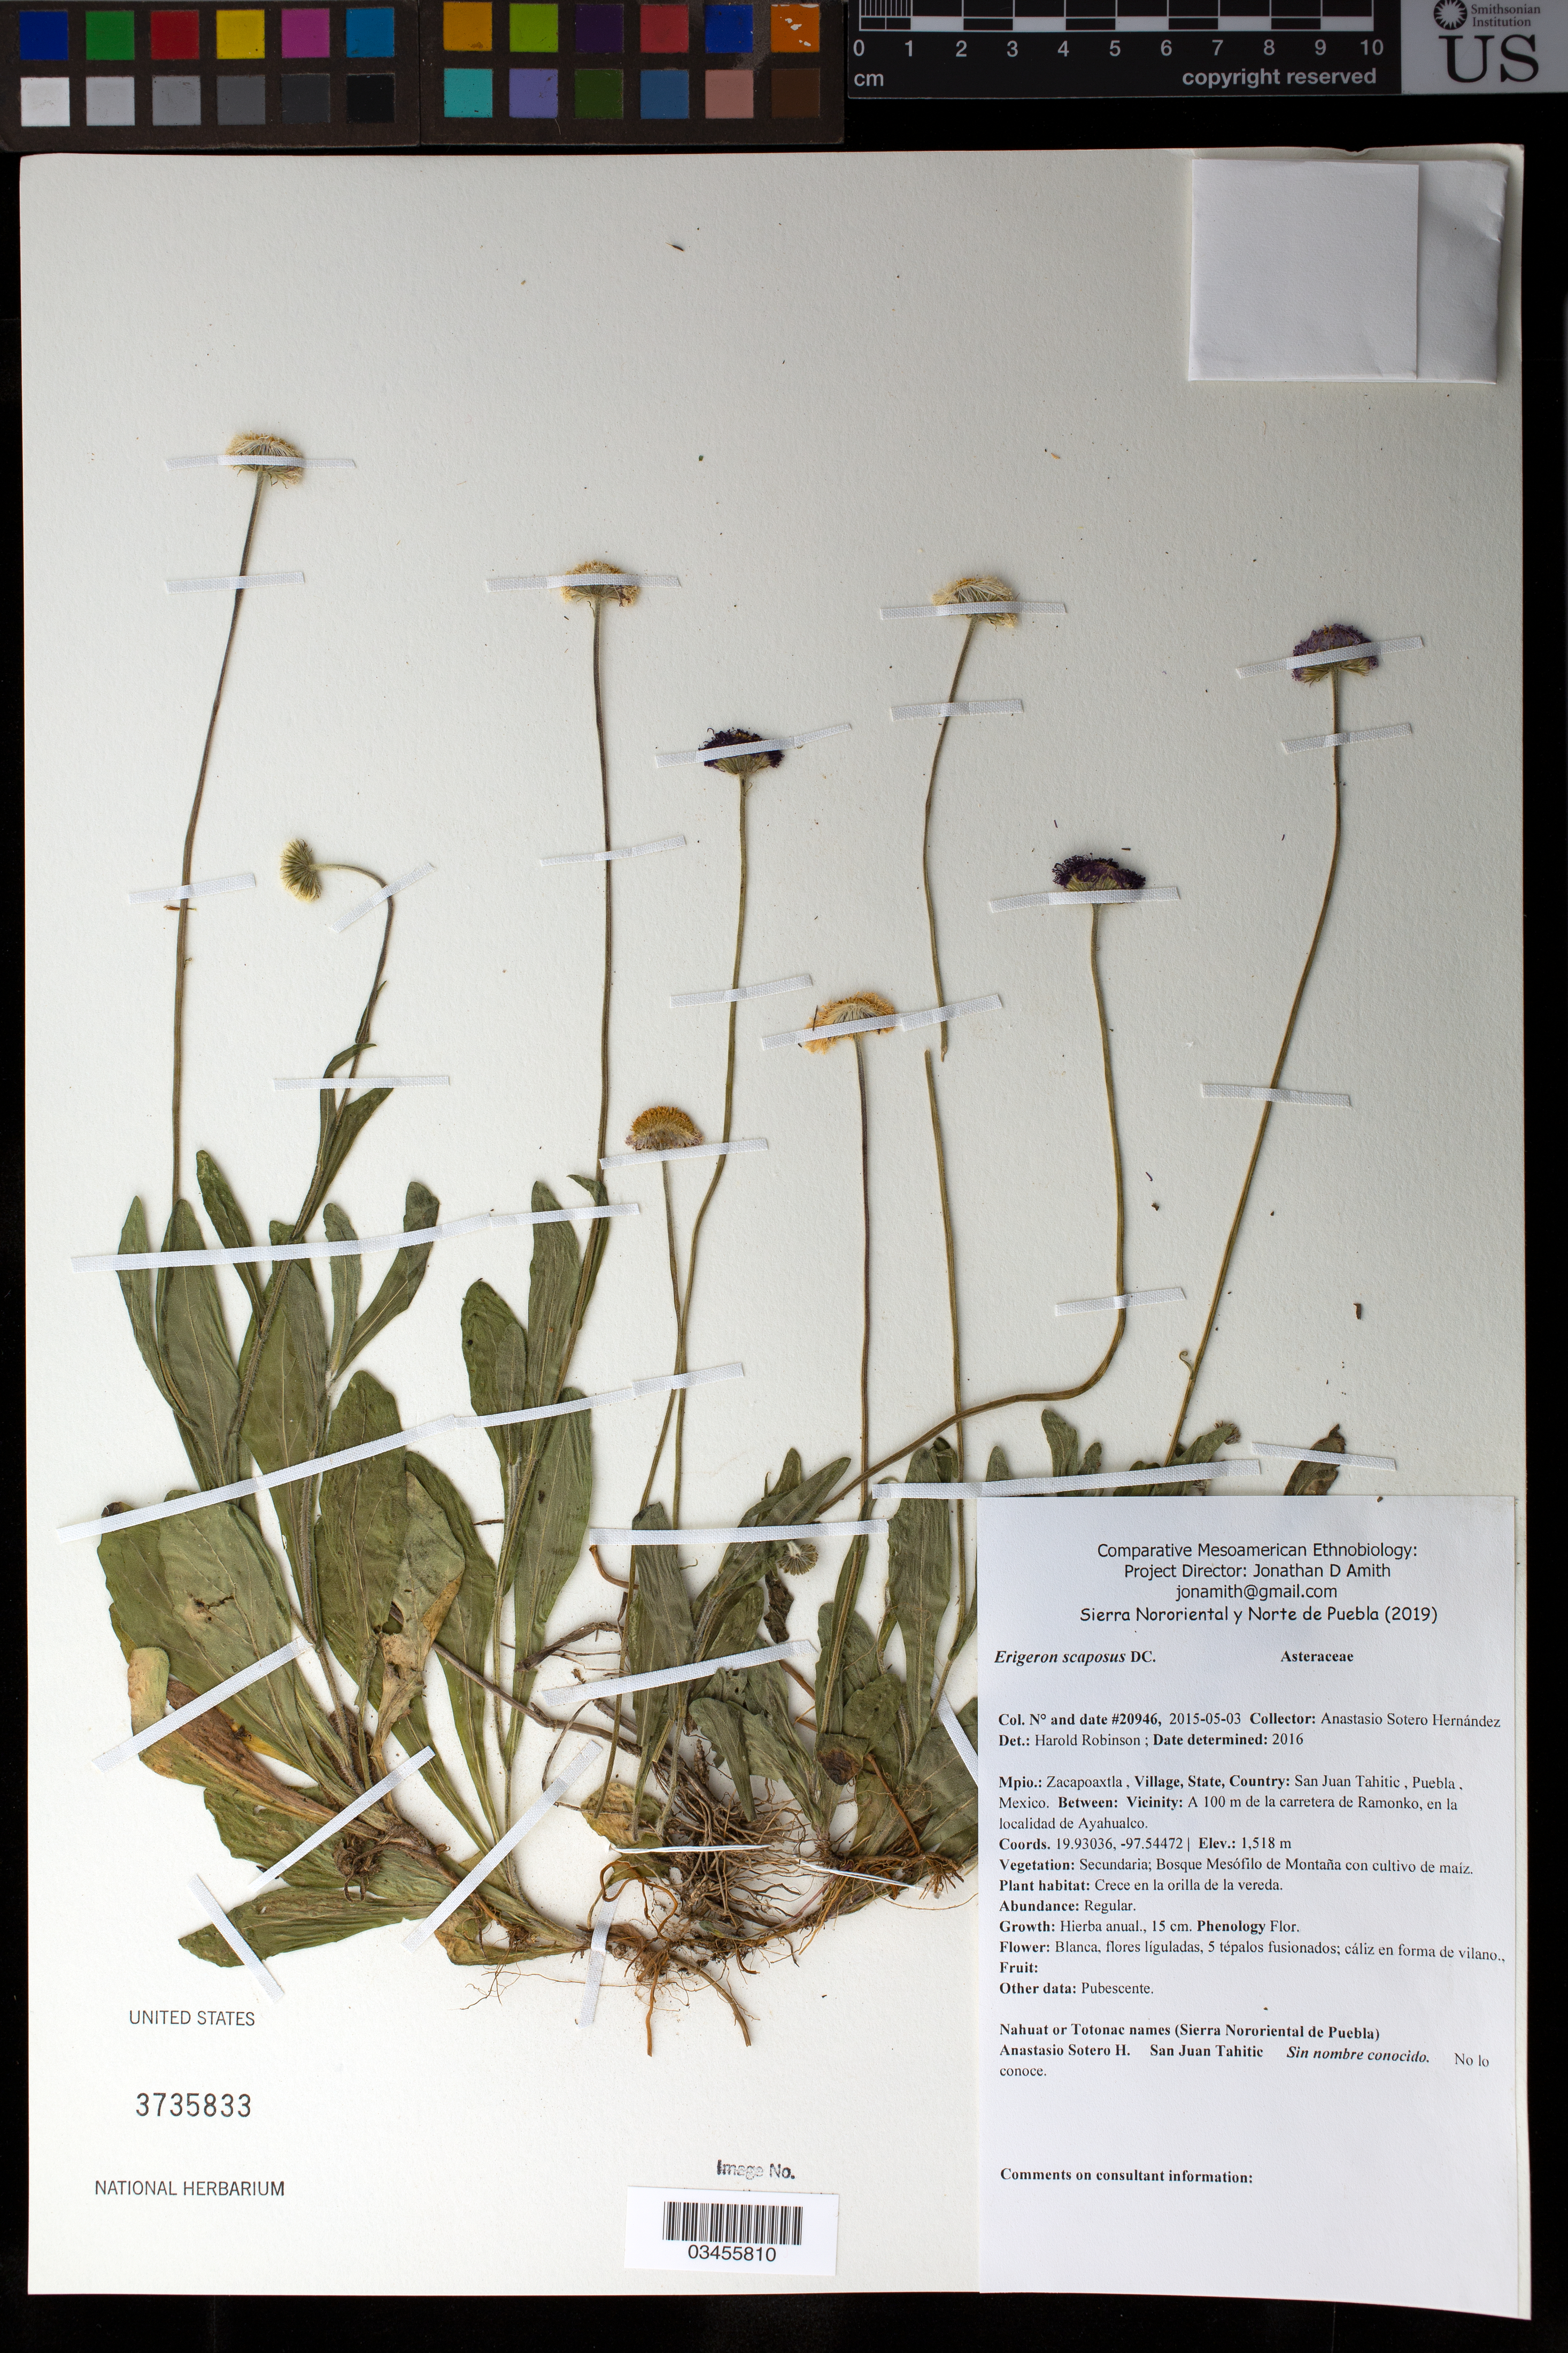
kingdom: Plantae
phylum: Tracheophyta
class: Magnoliopsida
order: Asterales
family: Asteraceae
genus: Erigeron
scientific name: Erigeron longipes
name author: DC.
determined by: Robinson, Harold E., (US)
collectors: A. Sotero H.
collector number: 20946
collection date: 2015-05-03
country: México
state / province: Puebla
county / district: Zacapoaxtla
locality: PUEBLO: San Juan Tahitic; LOCALIDAD EXACTA: A 100 m de la carretera de Ramonko, en la localidad de Ayahualco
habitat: Bosque mesófilo de montaña con cultivo de maíz | Crece en la orilla de la vereda.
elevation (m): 1518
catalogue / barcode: US 3735833